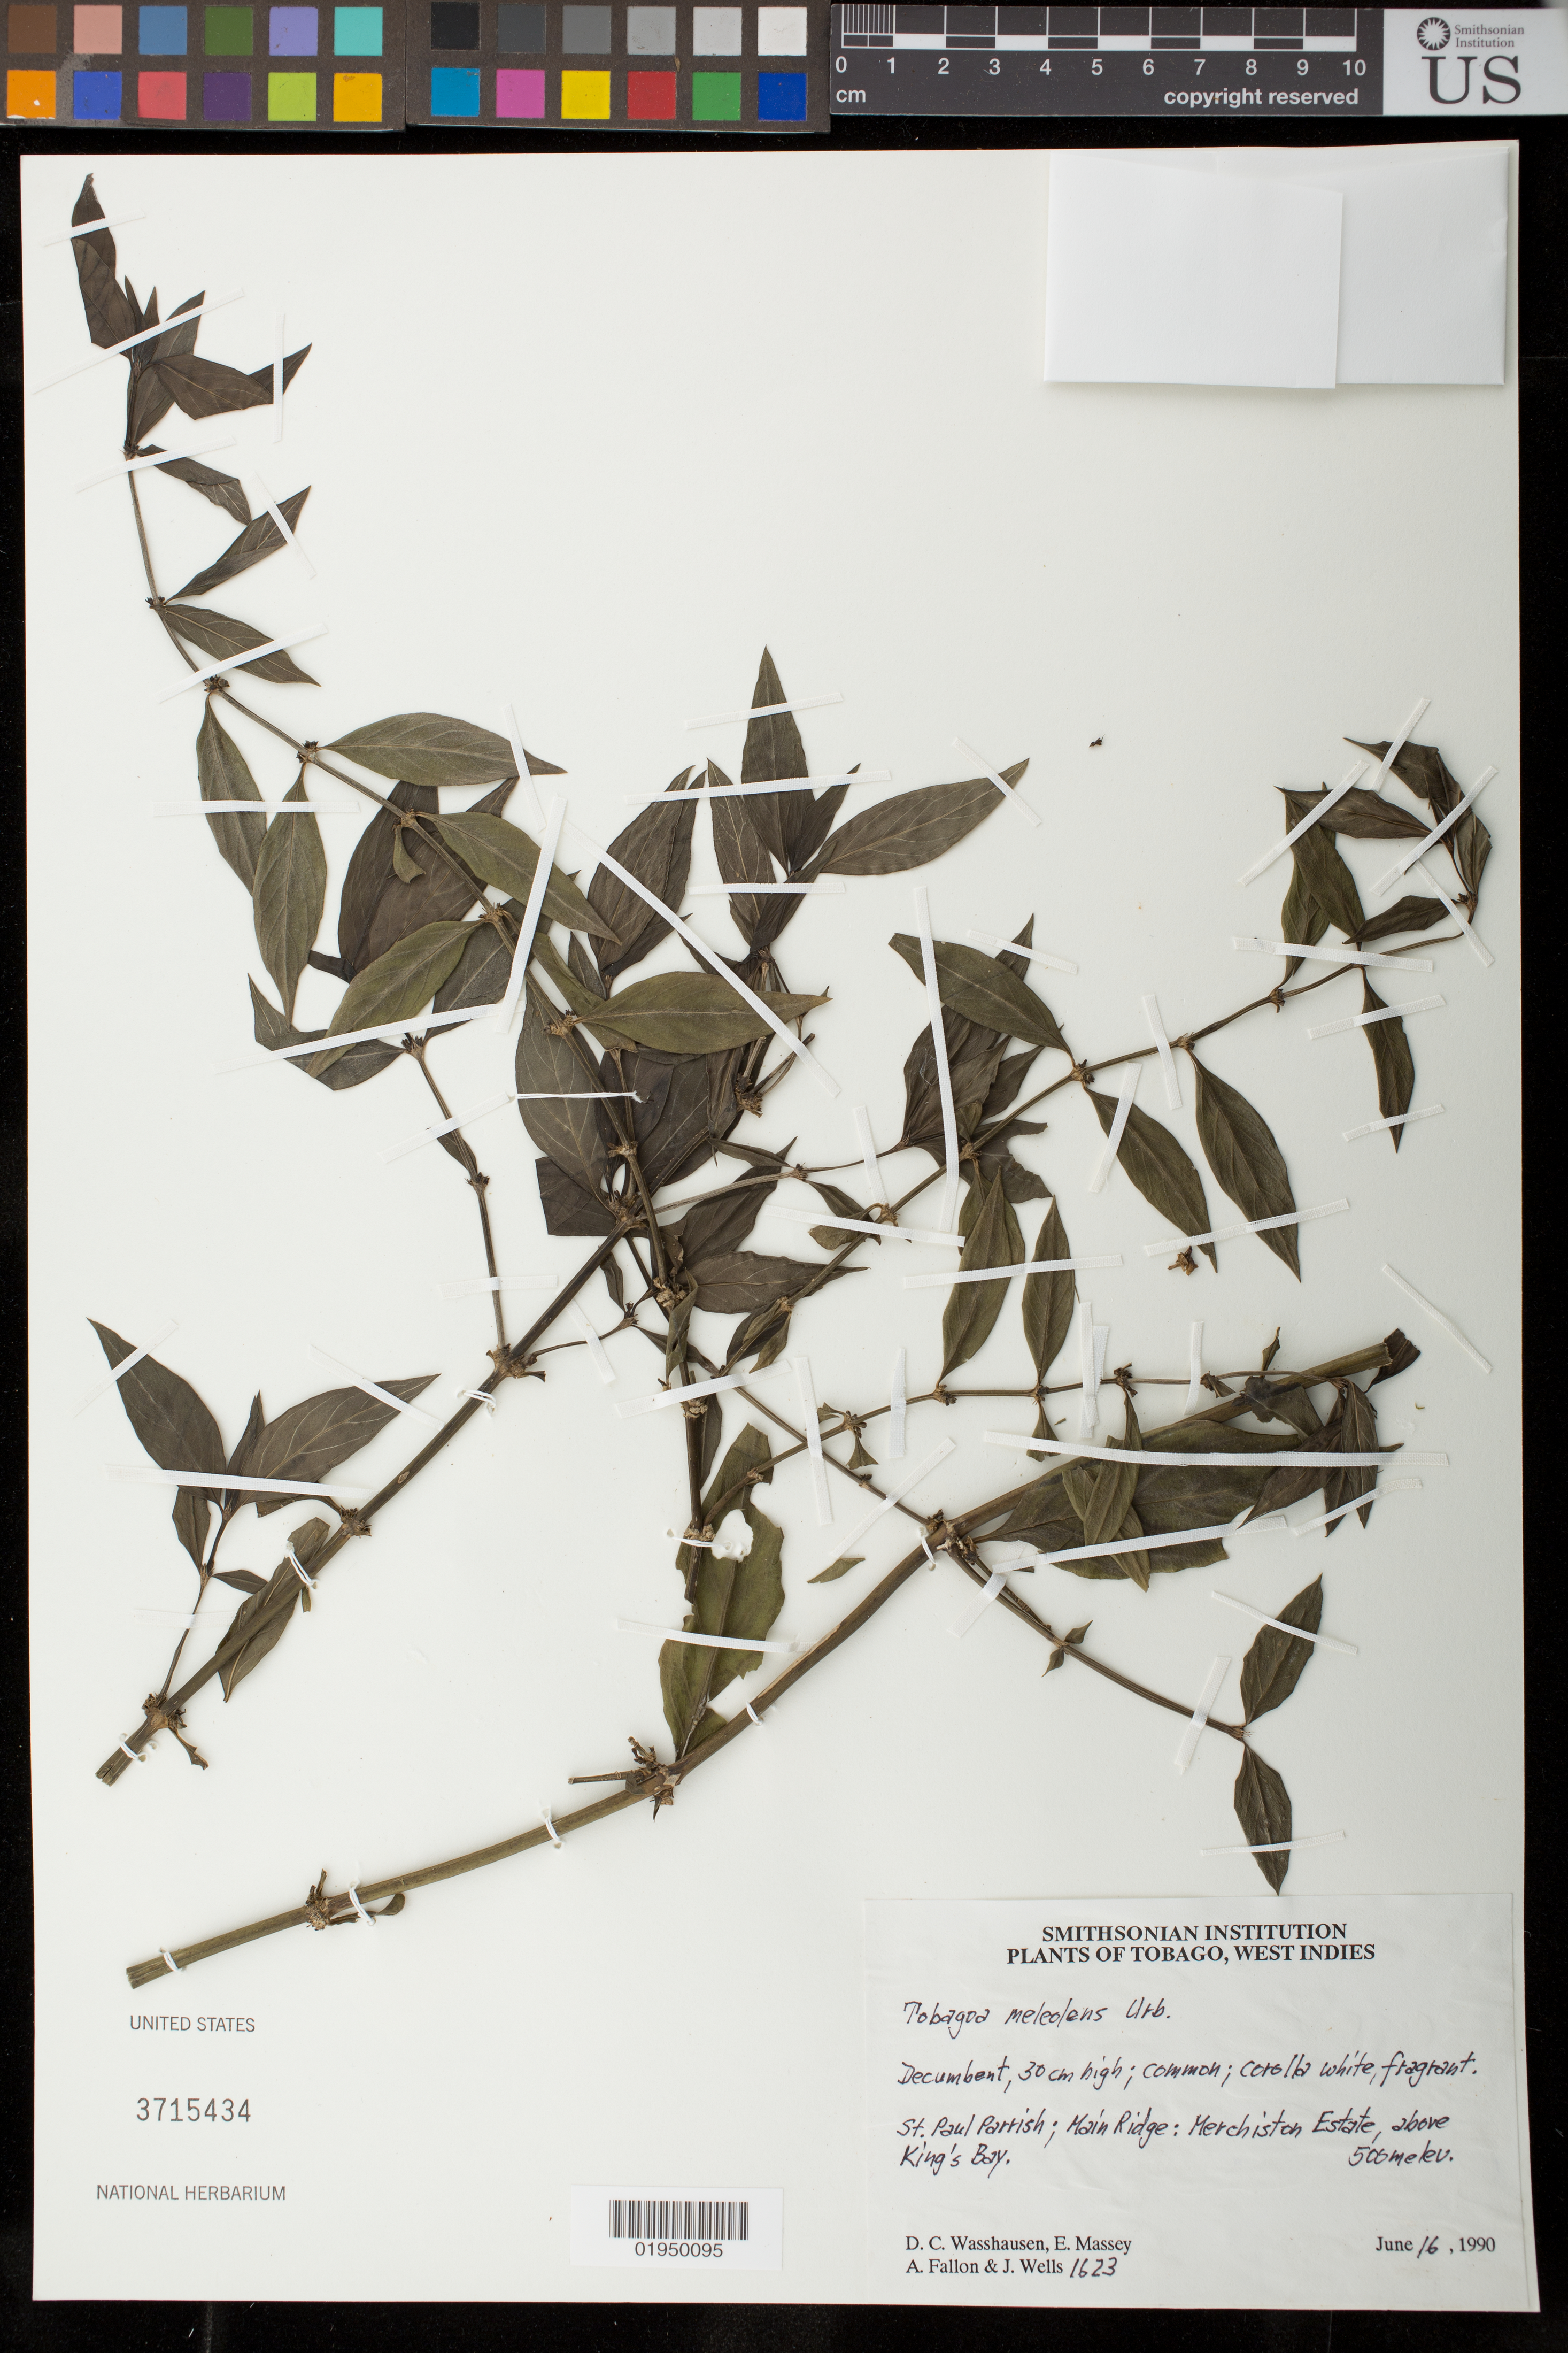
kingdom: Plantae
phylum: Tracheophyta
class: Magnoliopsida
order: Gentianales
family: Rubiaceae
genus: Tobagoa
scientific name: Tobagoa maleolens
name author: Urb.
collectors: D. C. Wasshausen & A. Fallon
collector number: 1623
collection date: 1990-06-16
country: Trinidad and Tobago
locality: St. Paul Parrish; Main Ridge: Merchiston Estate, above King's Bay.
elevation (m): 500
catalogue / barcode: US 3715434